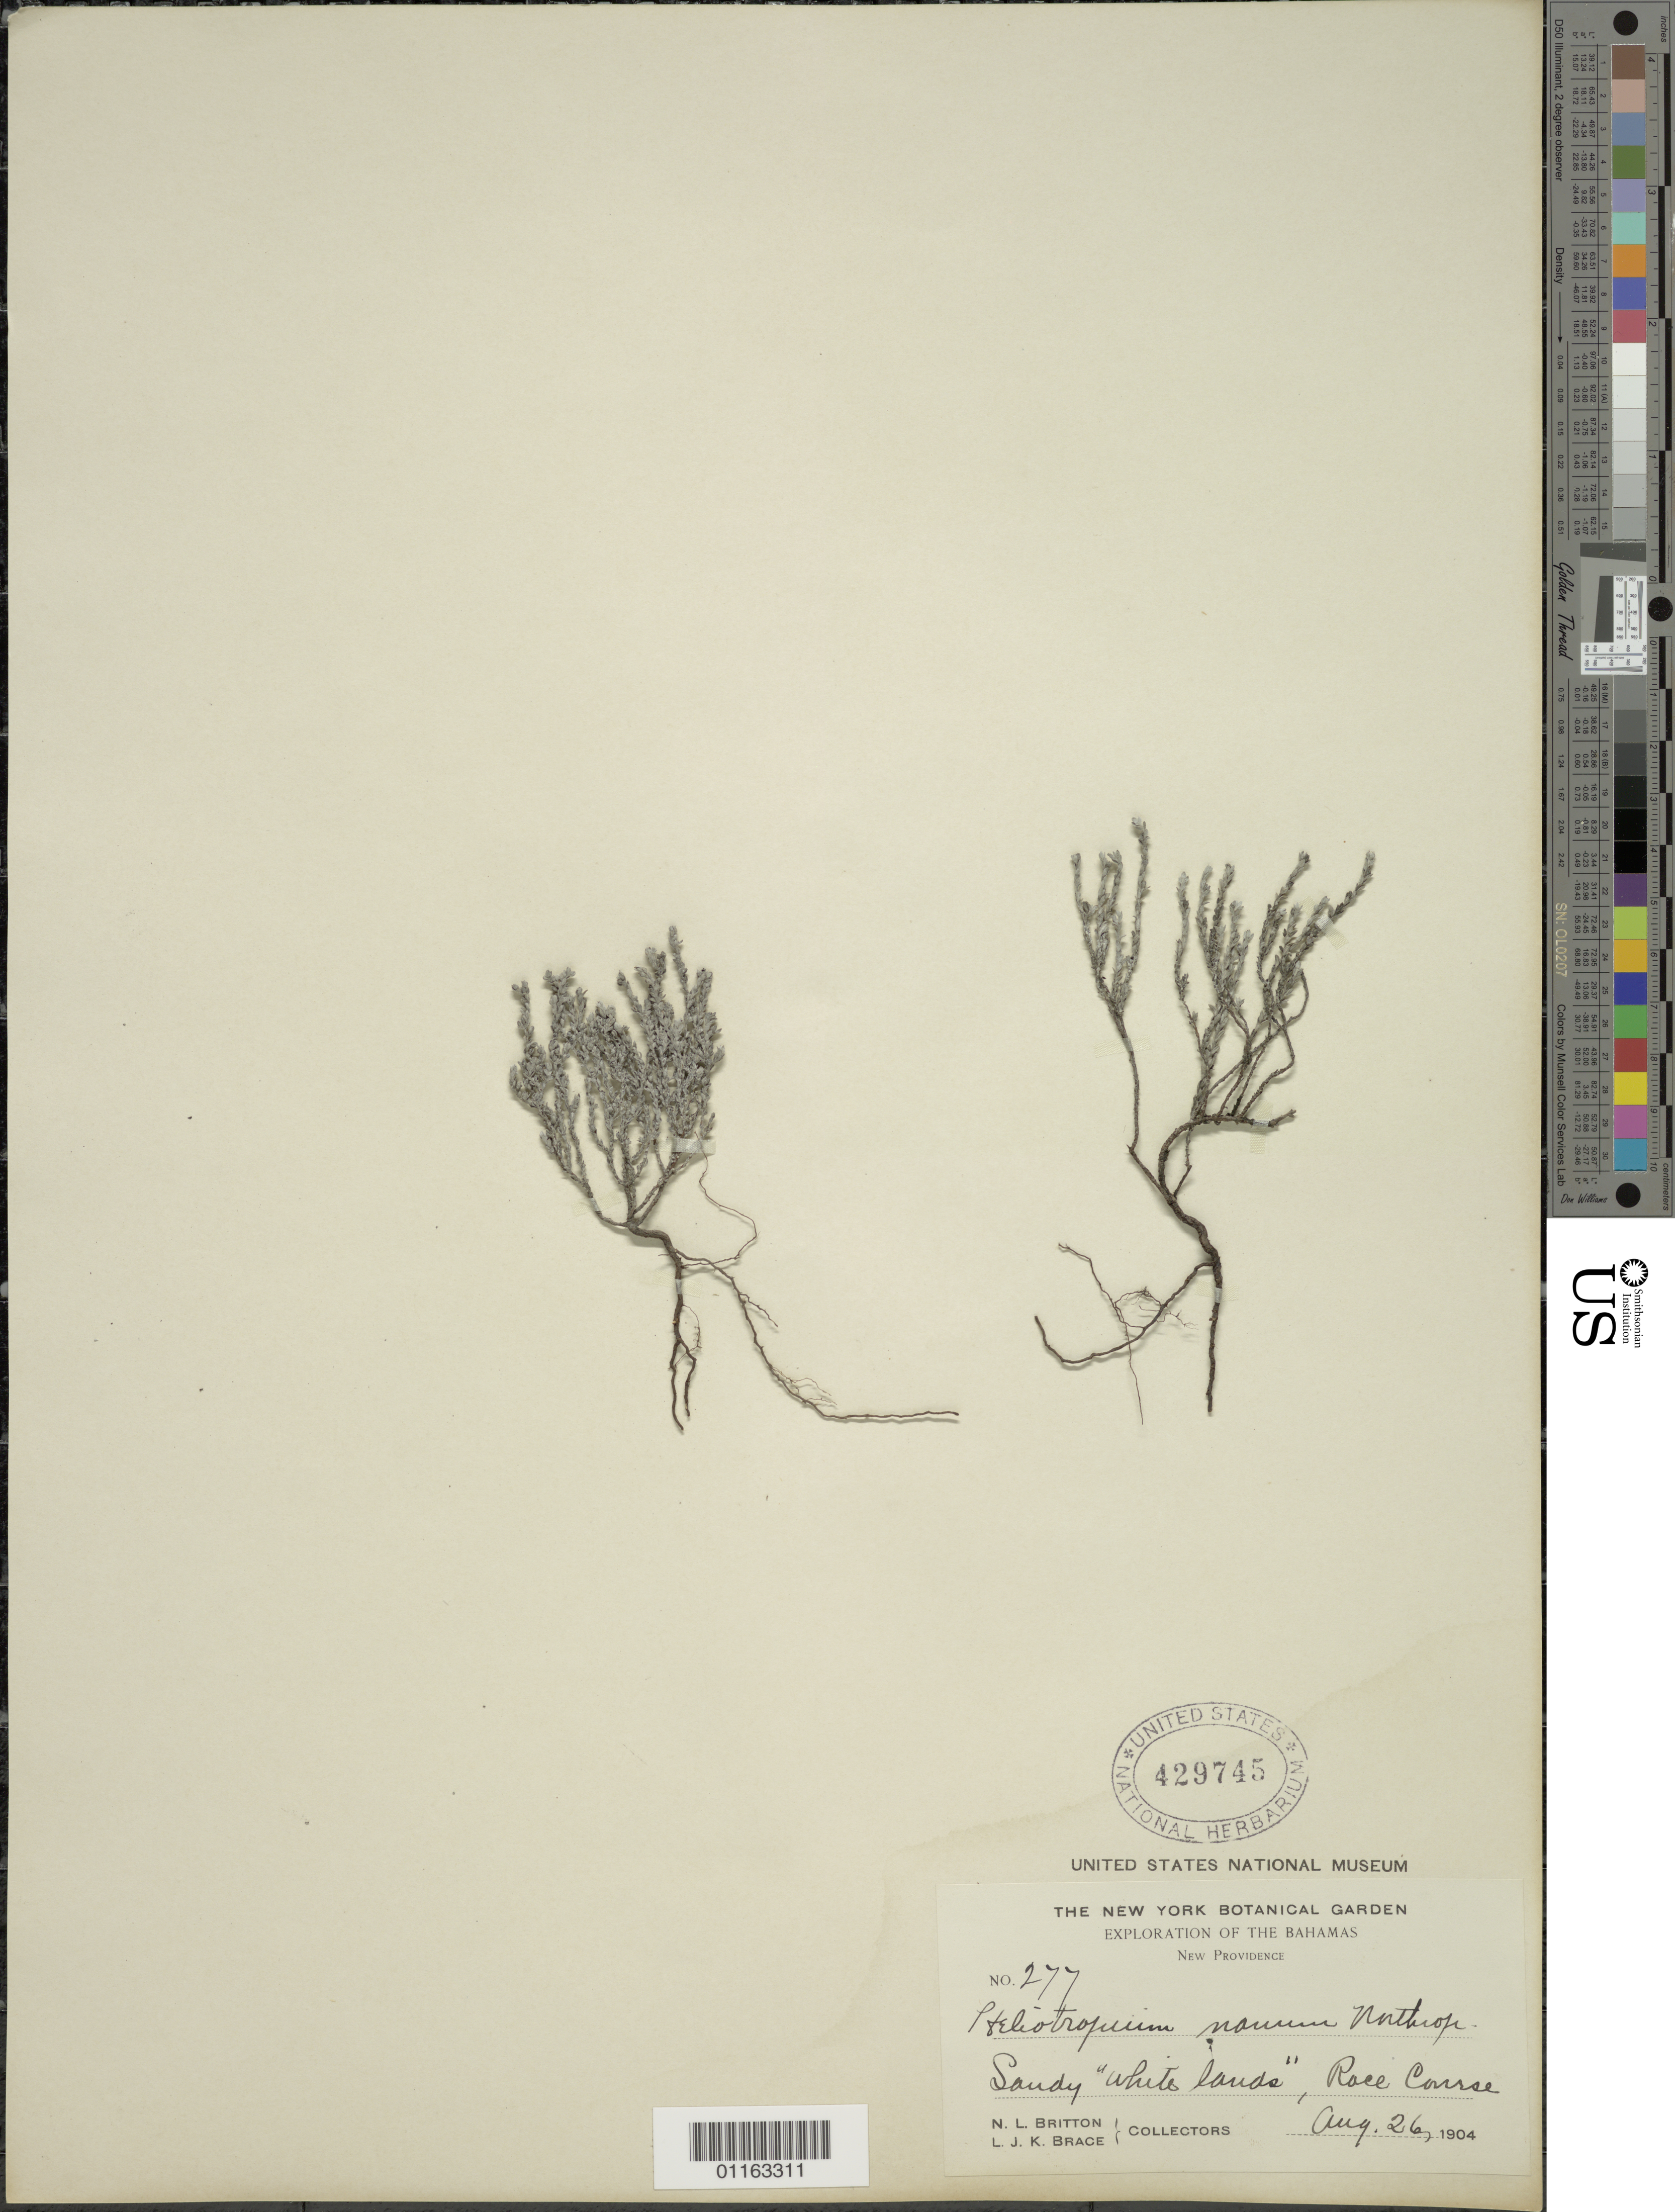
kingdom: Plantae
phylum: Tracheophyta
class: Magnoliopsida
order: Boraginales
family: Heliotropiaceae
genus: Heliotropium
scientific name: Heliotropium nanum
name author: Northr.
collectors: N. Britton & L. J. K. Brace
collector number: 277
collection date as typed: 26 Aug 1904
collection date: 1904-08-26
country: Bahamas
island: New Providence I.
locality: sandy "white lands," Race course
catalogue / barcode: US 429745